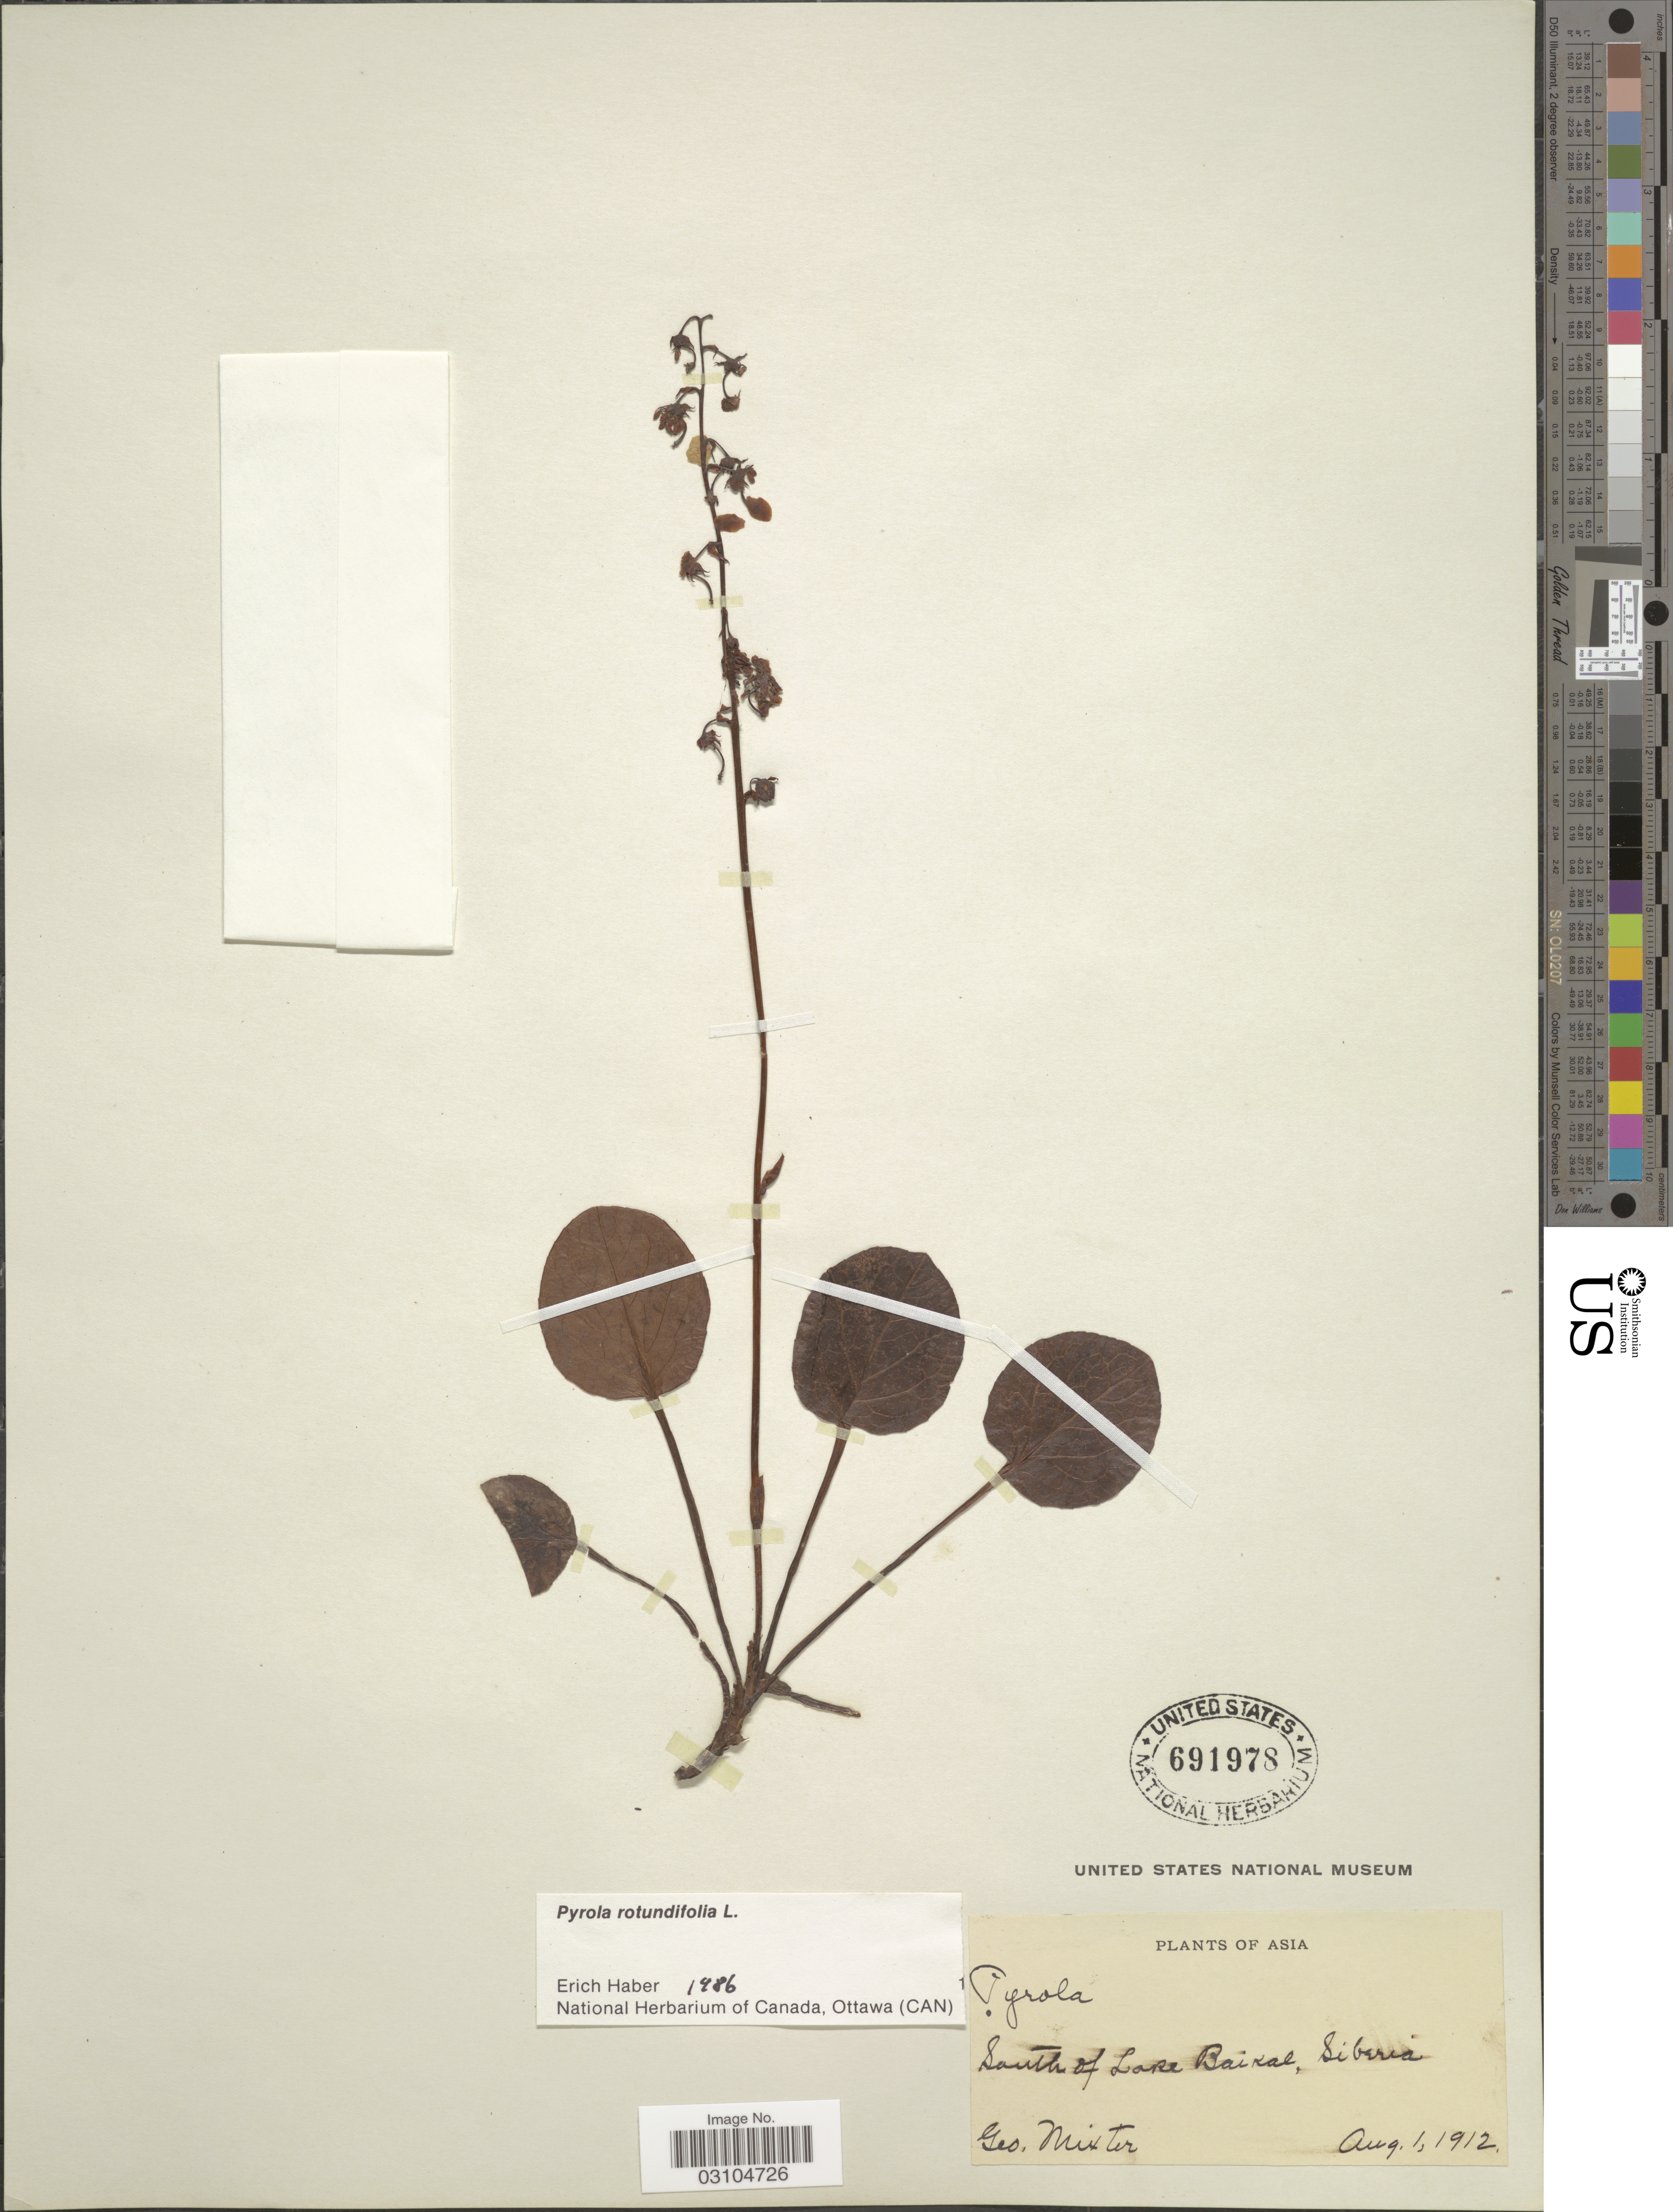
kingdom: Plantae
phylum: Tracheophyta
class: Magnoliopsida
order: Ericales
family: Ericaceae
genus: Pyrola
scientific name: Pyrola rotundifolia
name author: L.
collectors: G. Mixter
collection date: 1912-08-01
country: Russian Federation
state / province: Buryatia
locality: Asia. South of Lake Baikal, Siberia.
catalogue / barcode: US 691978